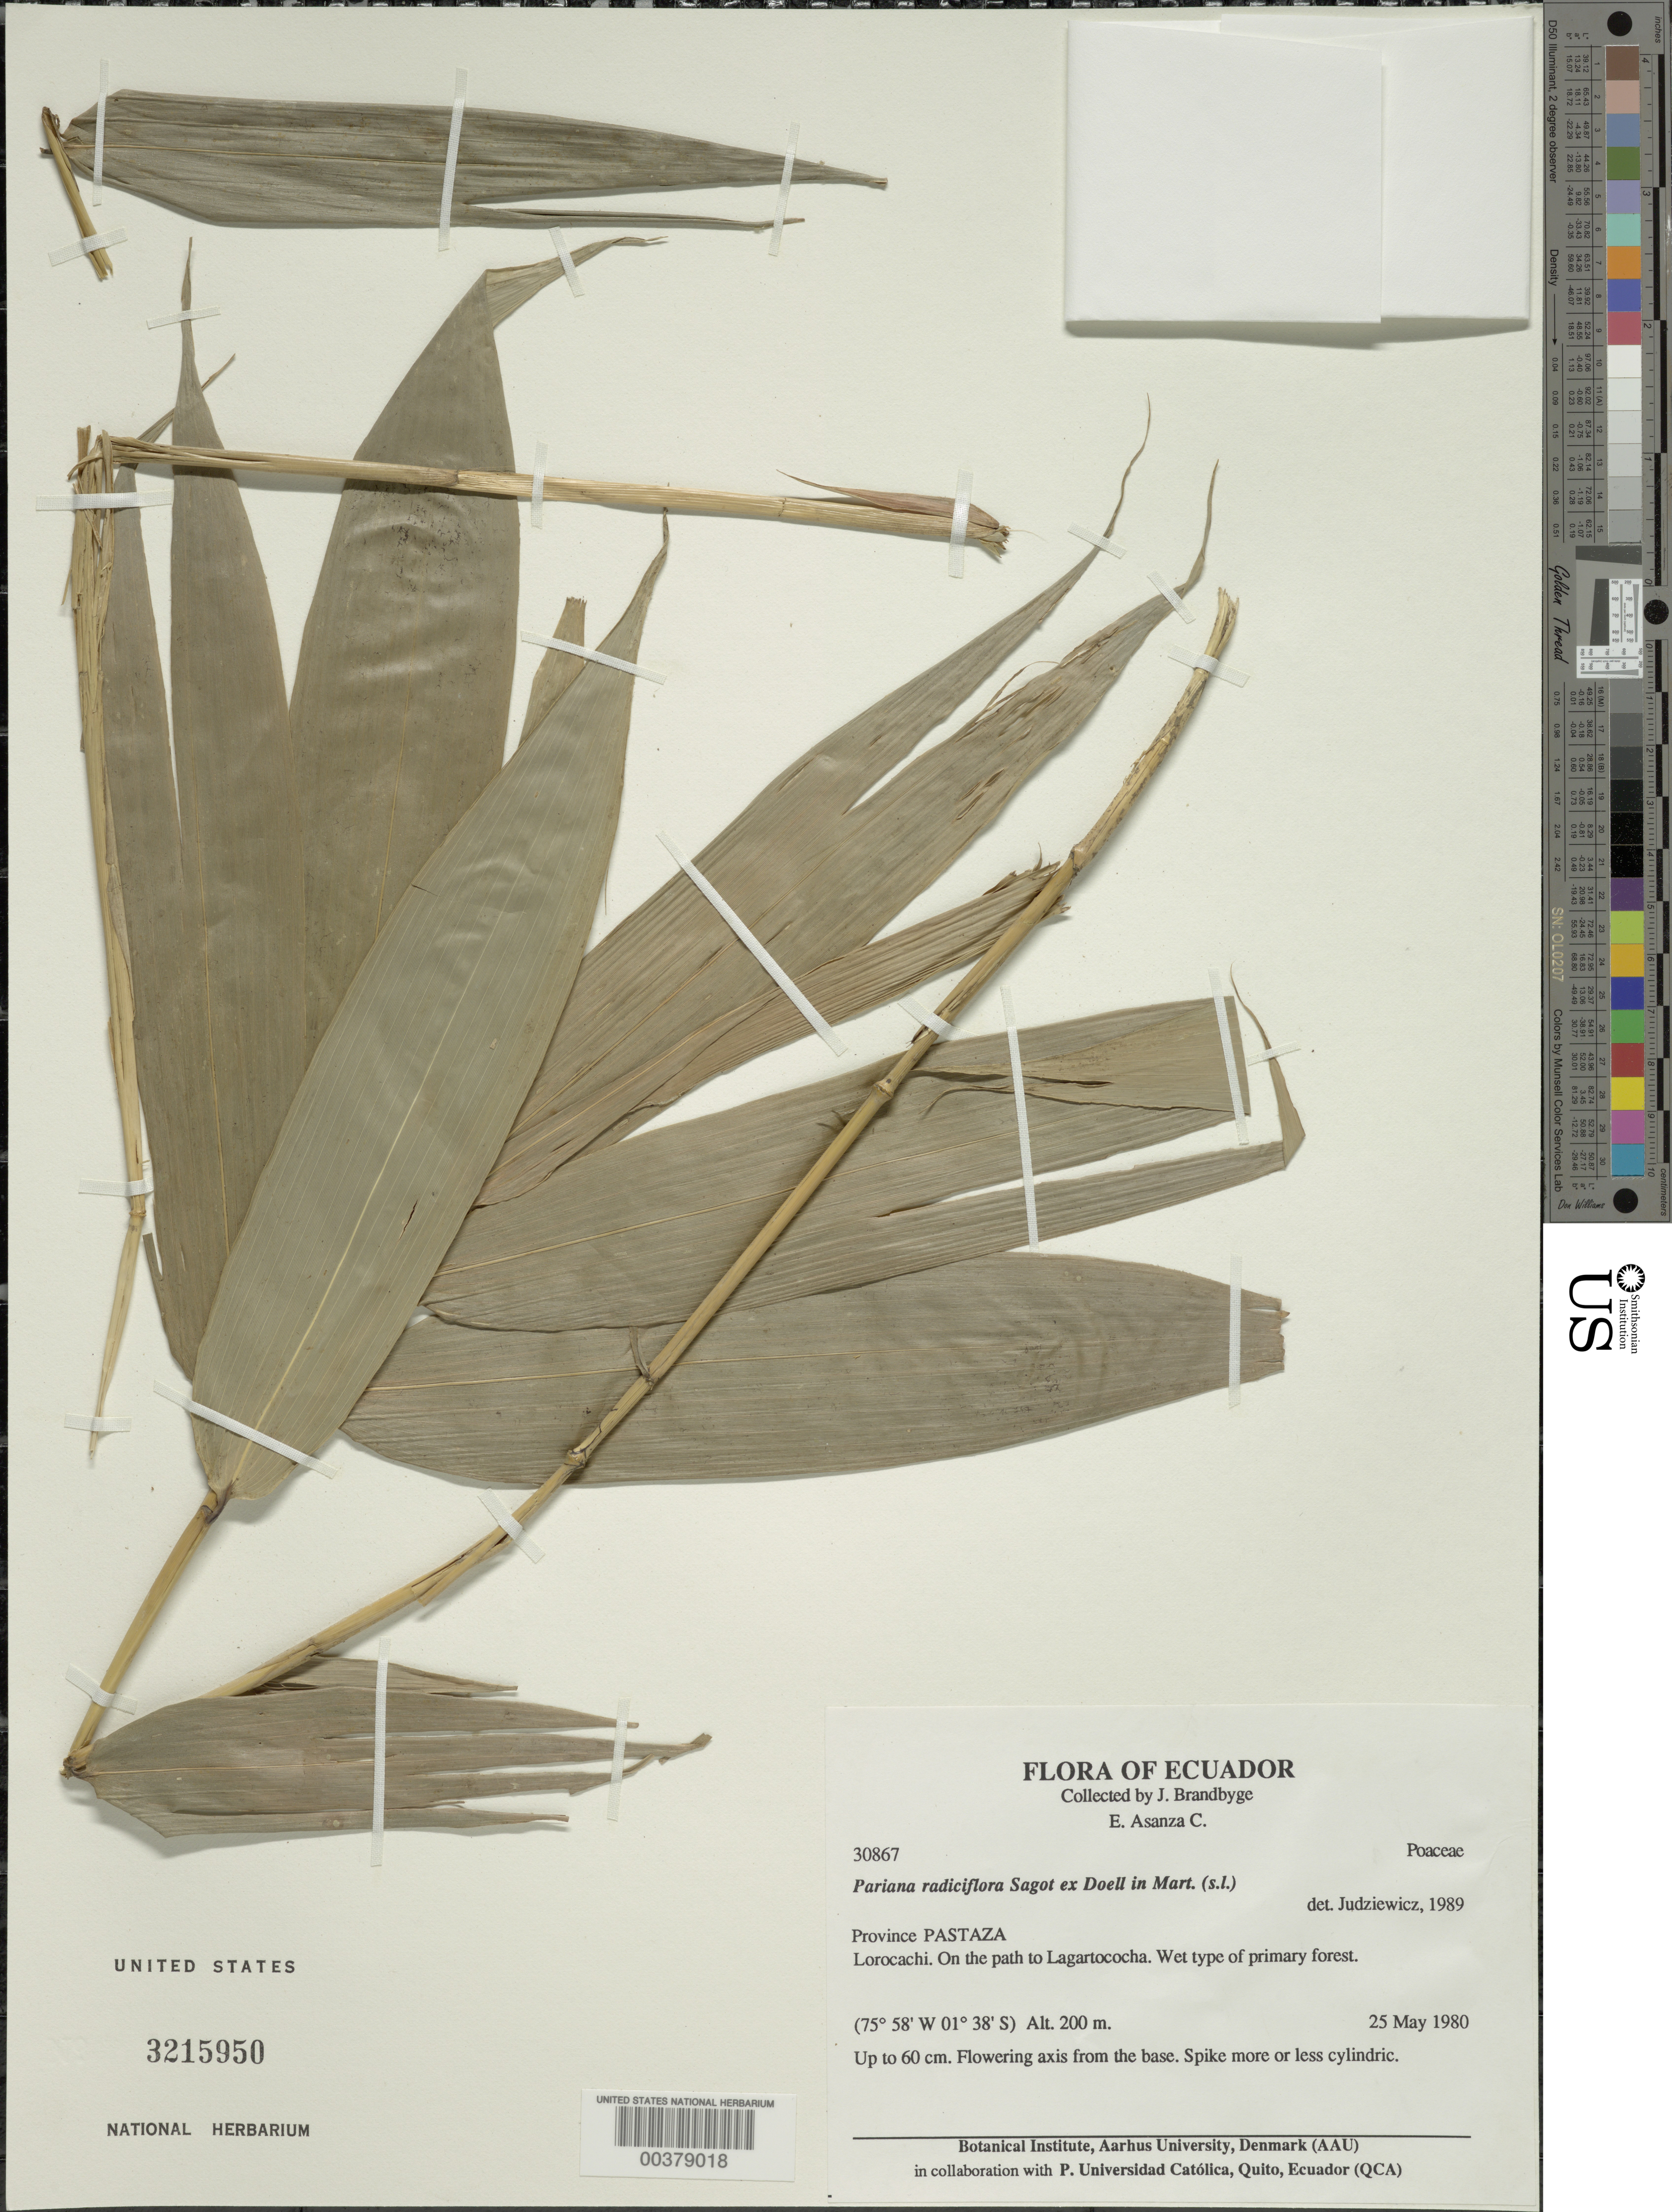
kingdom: Plantae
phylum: Tracheophyta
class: Liliopsida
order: Poales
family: Poaceae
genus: Pariana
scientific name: Pariana radiciflora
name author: Sagot ex Döll in Mart.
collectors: J. Brandbyge & E. Asanza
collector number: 30867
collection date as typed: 25 May 1980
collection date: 1980-05-25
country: Ecuador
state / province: Pastaza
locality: Lorocachi, on path to lagartococha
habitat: Wet type of primary forest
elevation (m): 200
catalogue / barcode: US 3215950